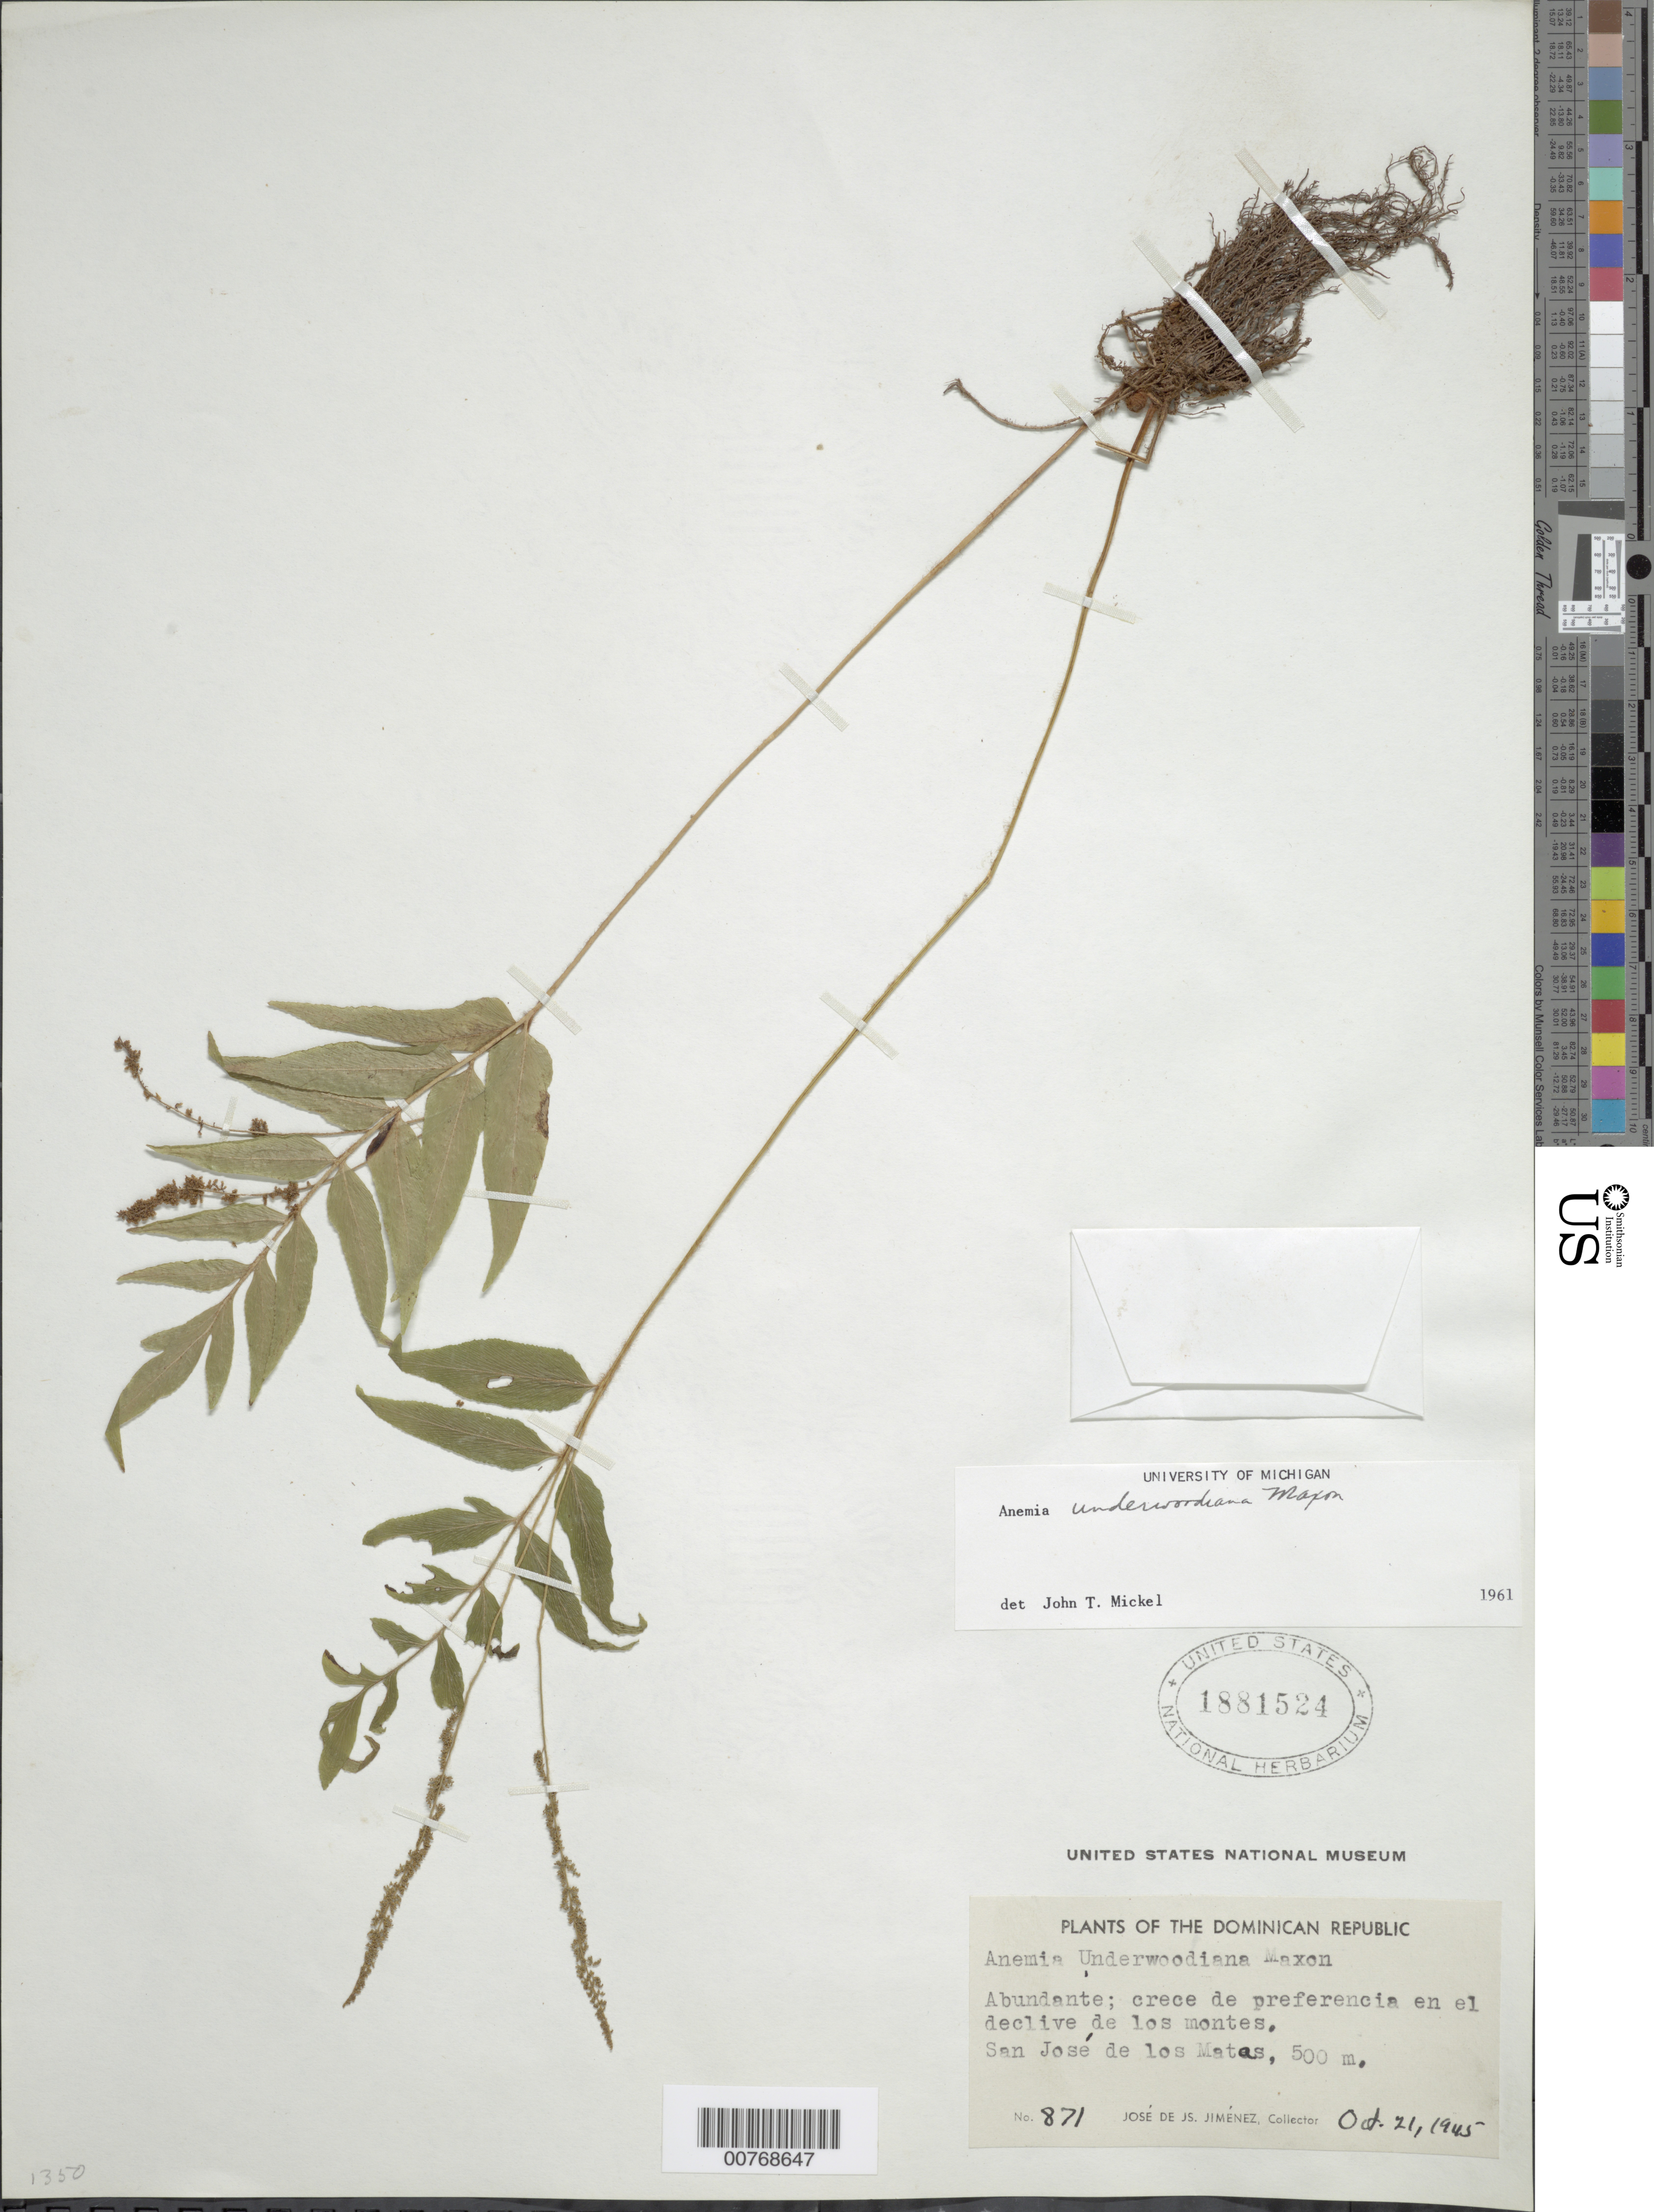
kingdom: Plantae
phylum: Tracheophyta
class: Polypodiopsida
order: Schizaeales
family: Anemiaceae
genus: Anemia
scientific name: Anemia underwoodiana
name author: Maxon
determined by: Mickel, J. T., (NY), New York Botanical Garden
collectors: J. J. Jiménez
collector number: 871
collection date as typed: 21 Oct 1945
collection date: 1945-10-21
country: Dominican Republic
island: Hispaniola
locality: San José de Las Matas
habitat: En el declive de los montes, abundante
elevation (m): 500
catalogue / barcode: US 1881524